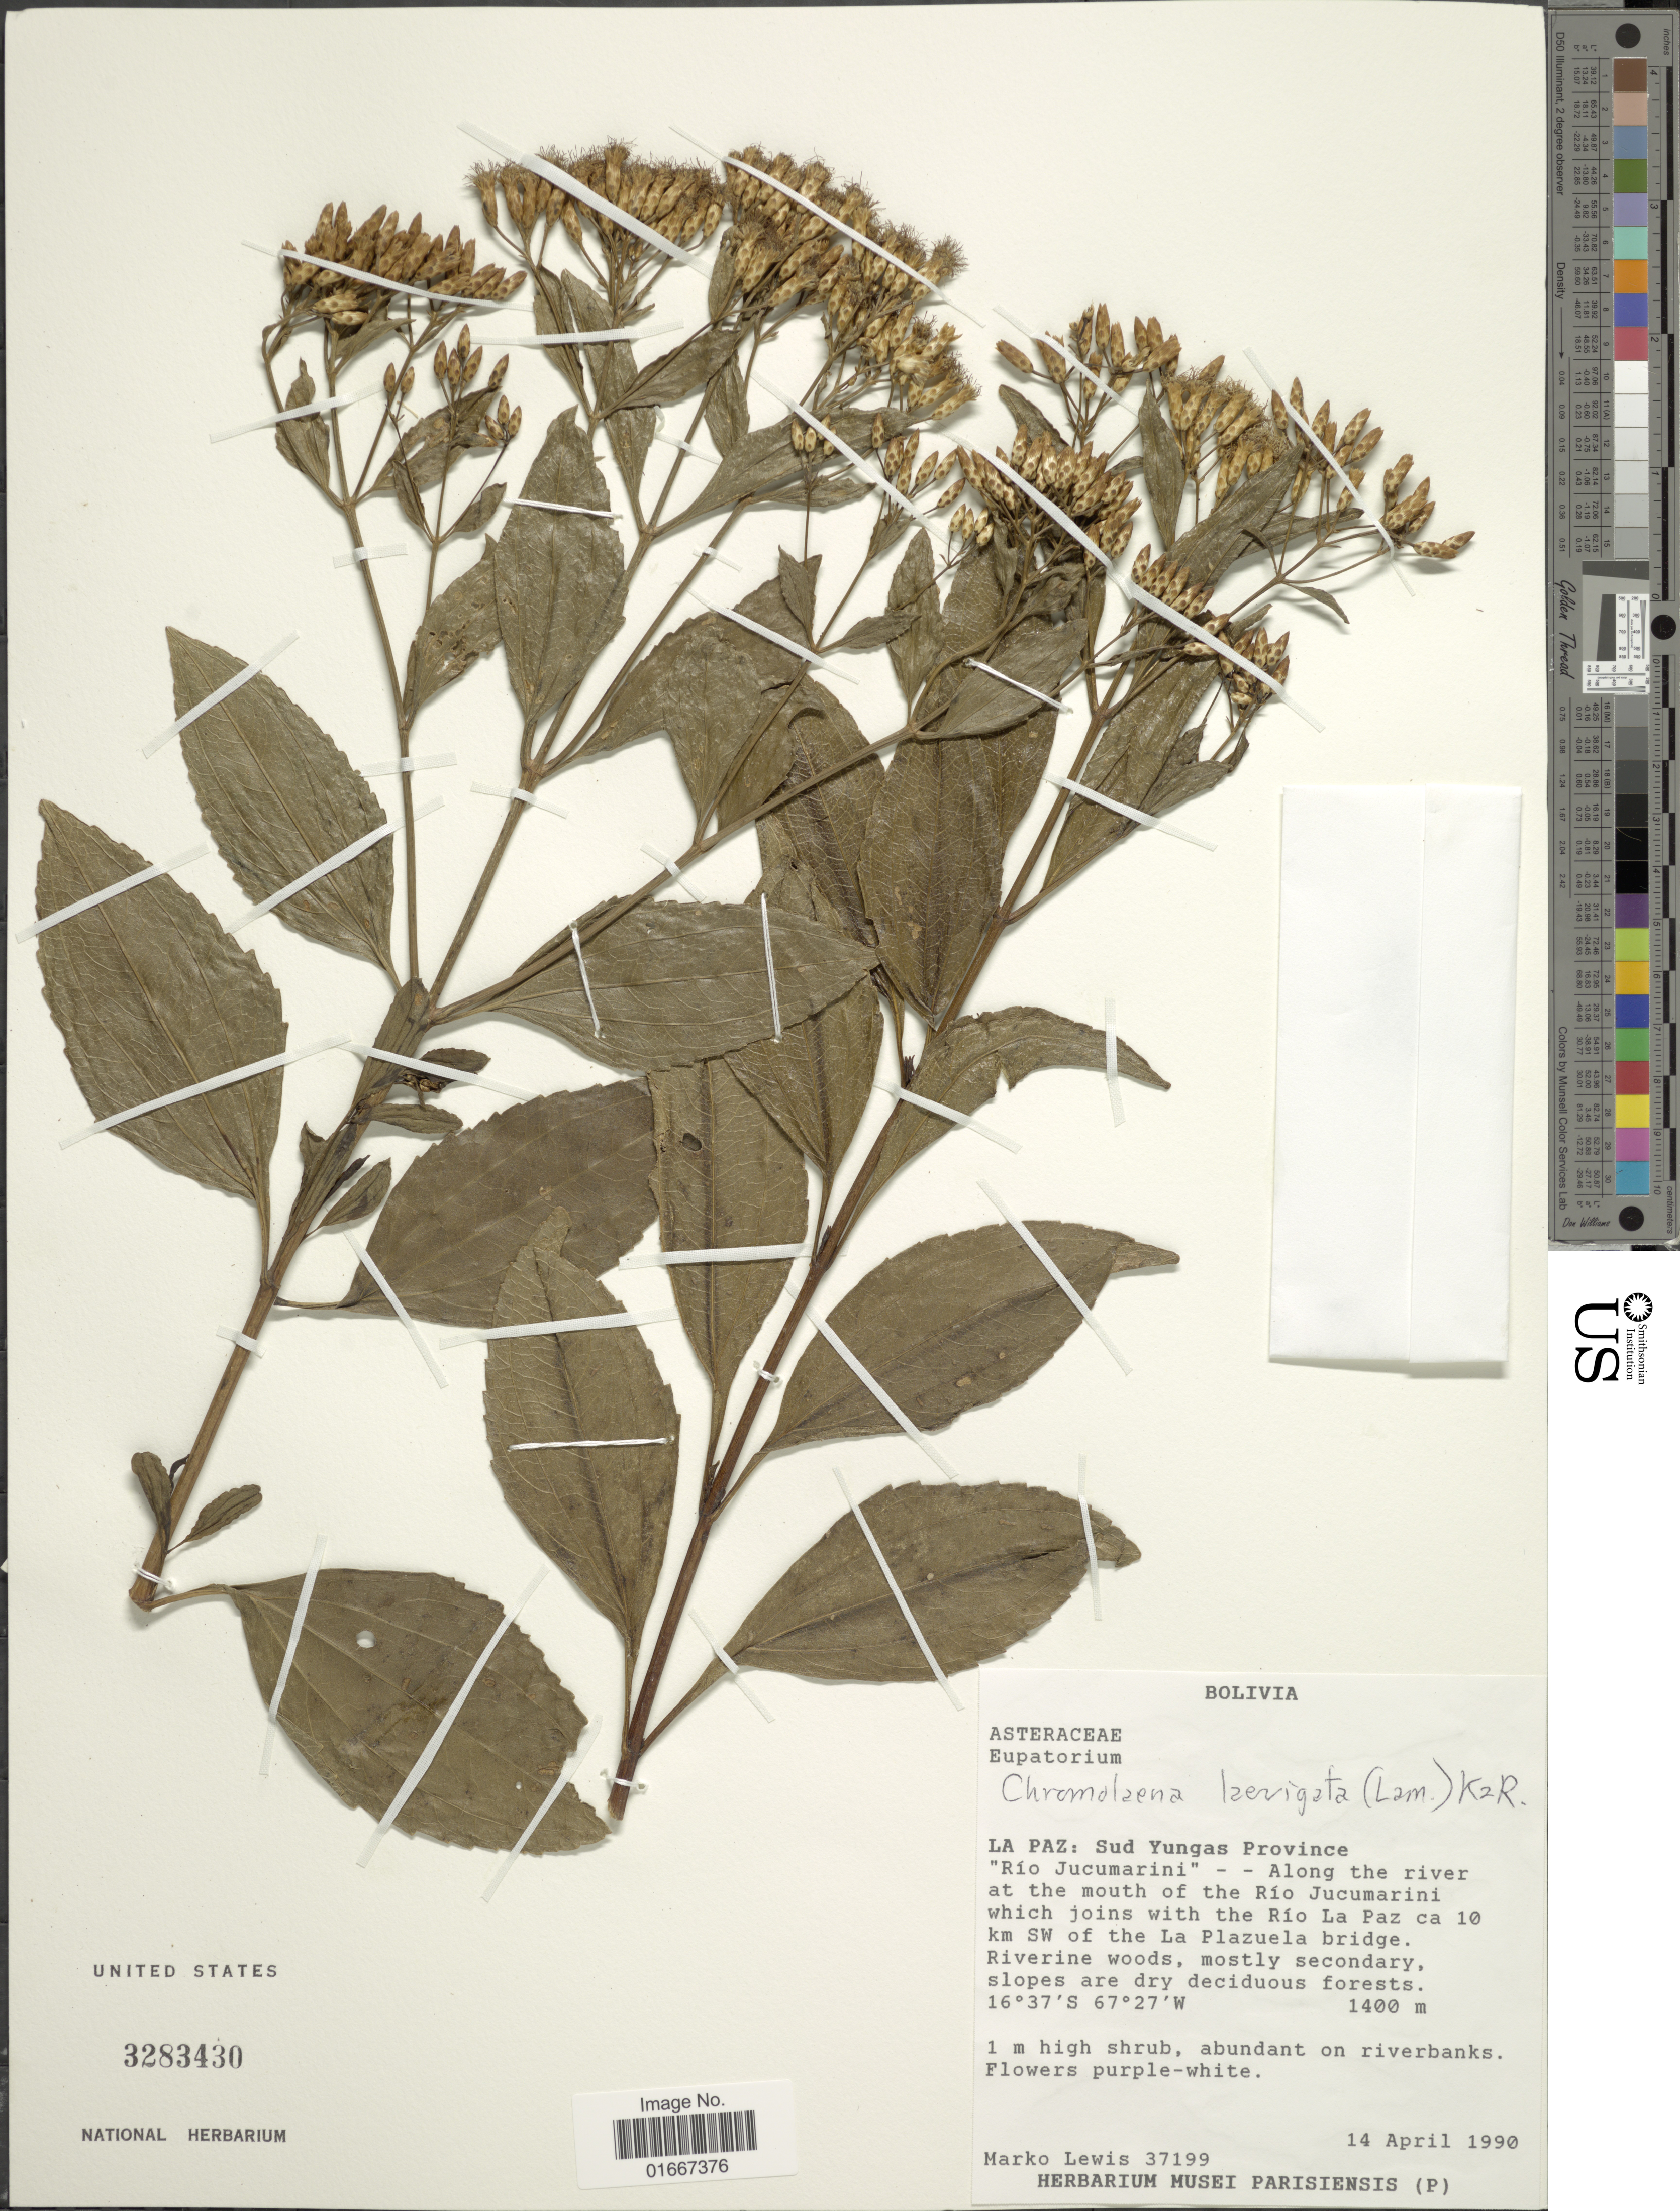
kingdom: Plantae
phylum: Tracheophyta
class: Magnoliopsida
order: Asterales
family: Asteraceae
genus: Chromolaena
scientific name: Chromolaena laevigata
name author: (Lam.) R.M. King & H. Rob.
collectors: M. A. Lewis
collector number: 37199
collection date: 1990-04-14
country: Bolivia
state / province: La Paz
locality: Sud Yungas Province, "Rio Jucumarini"-- Along the river at the mouth of the Rio Jucumarini which joins with the Rio La Paz ca 10 km SW of the La Plazuela bridge, Riverine woods, mostly secondary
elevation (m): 1400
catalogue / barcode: US 3283430